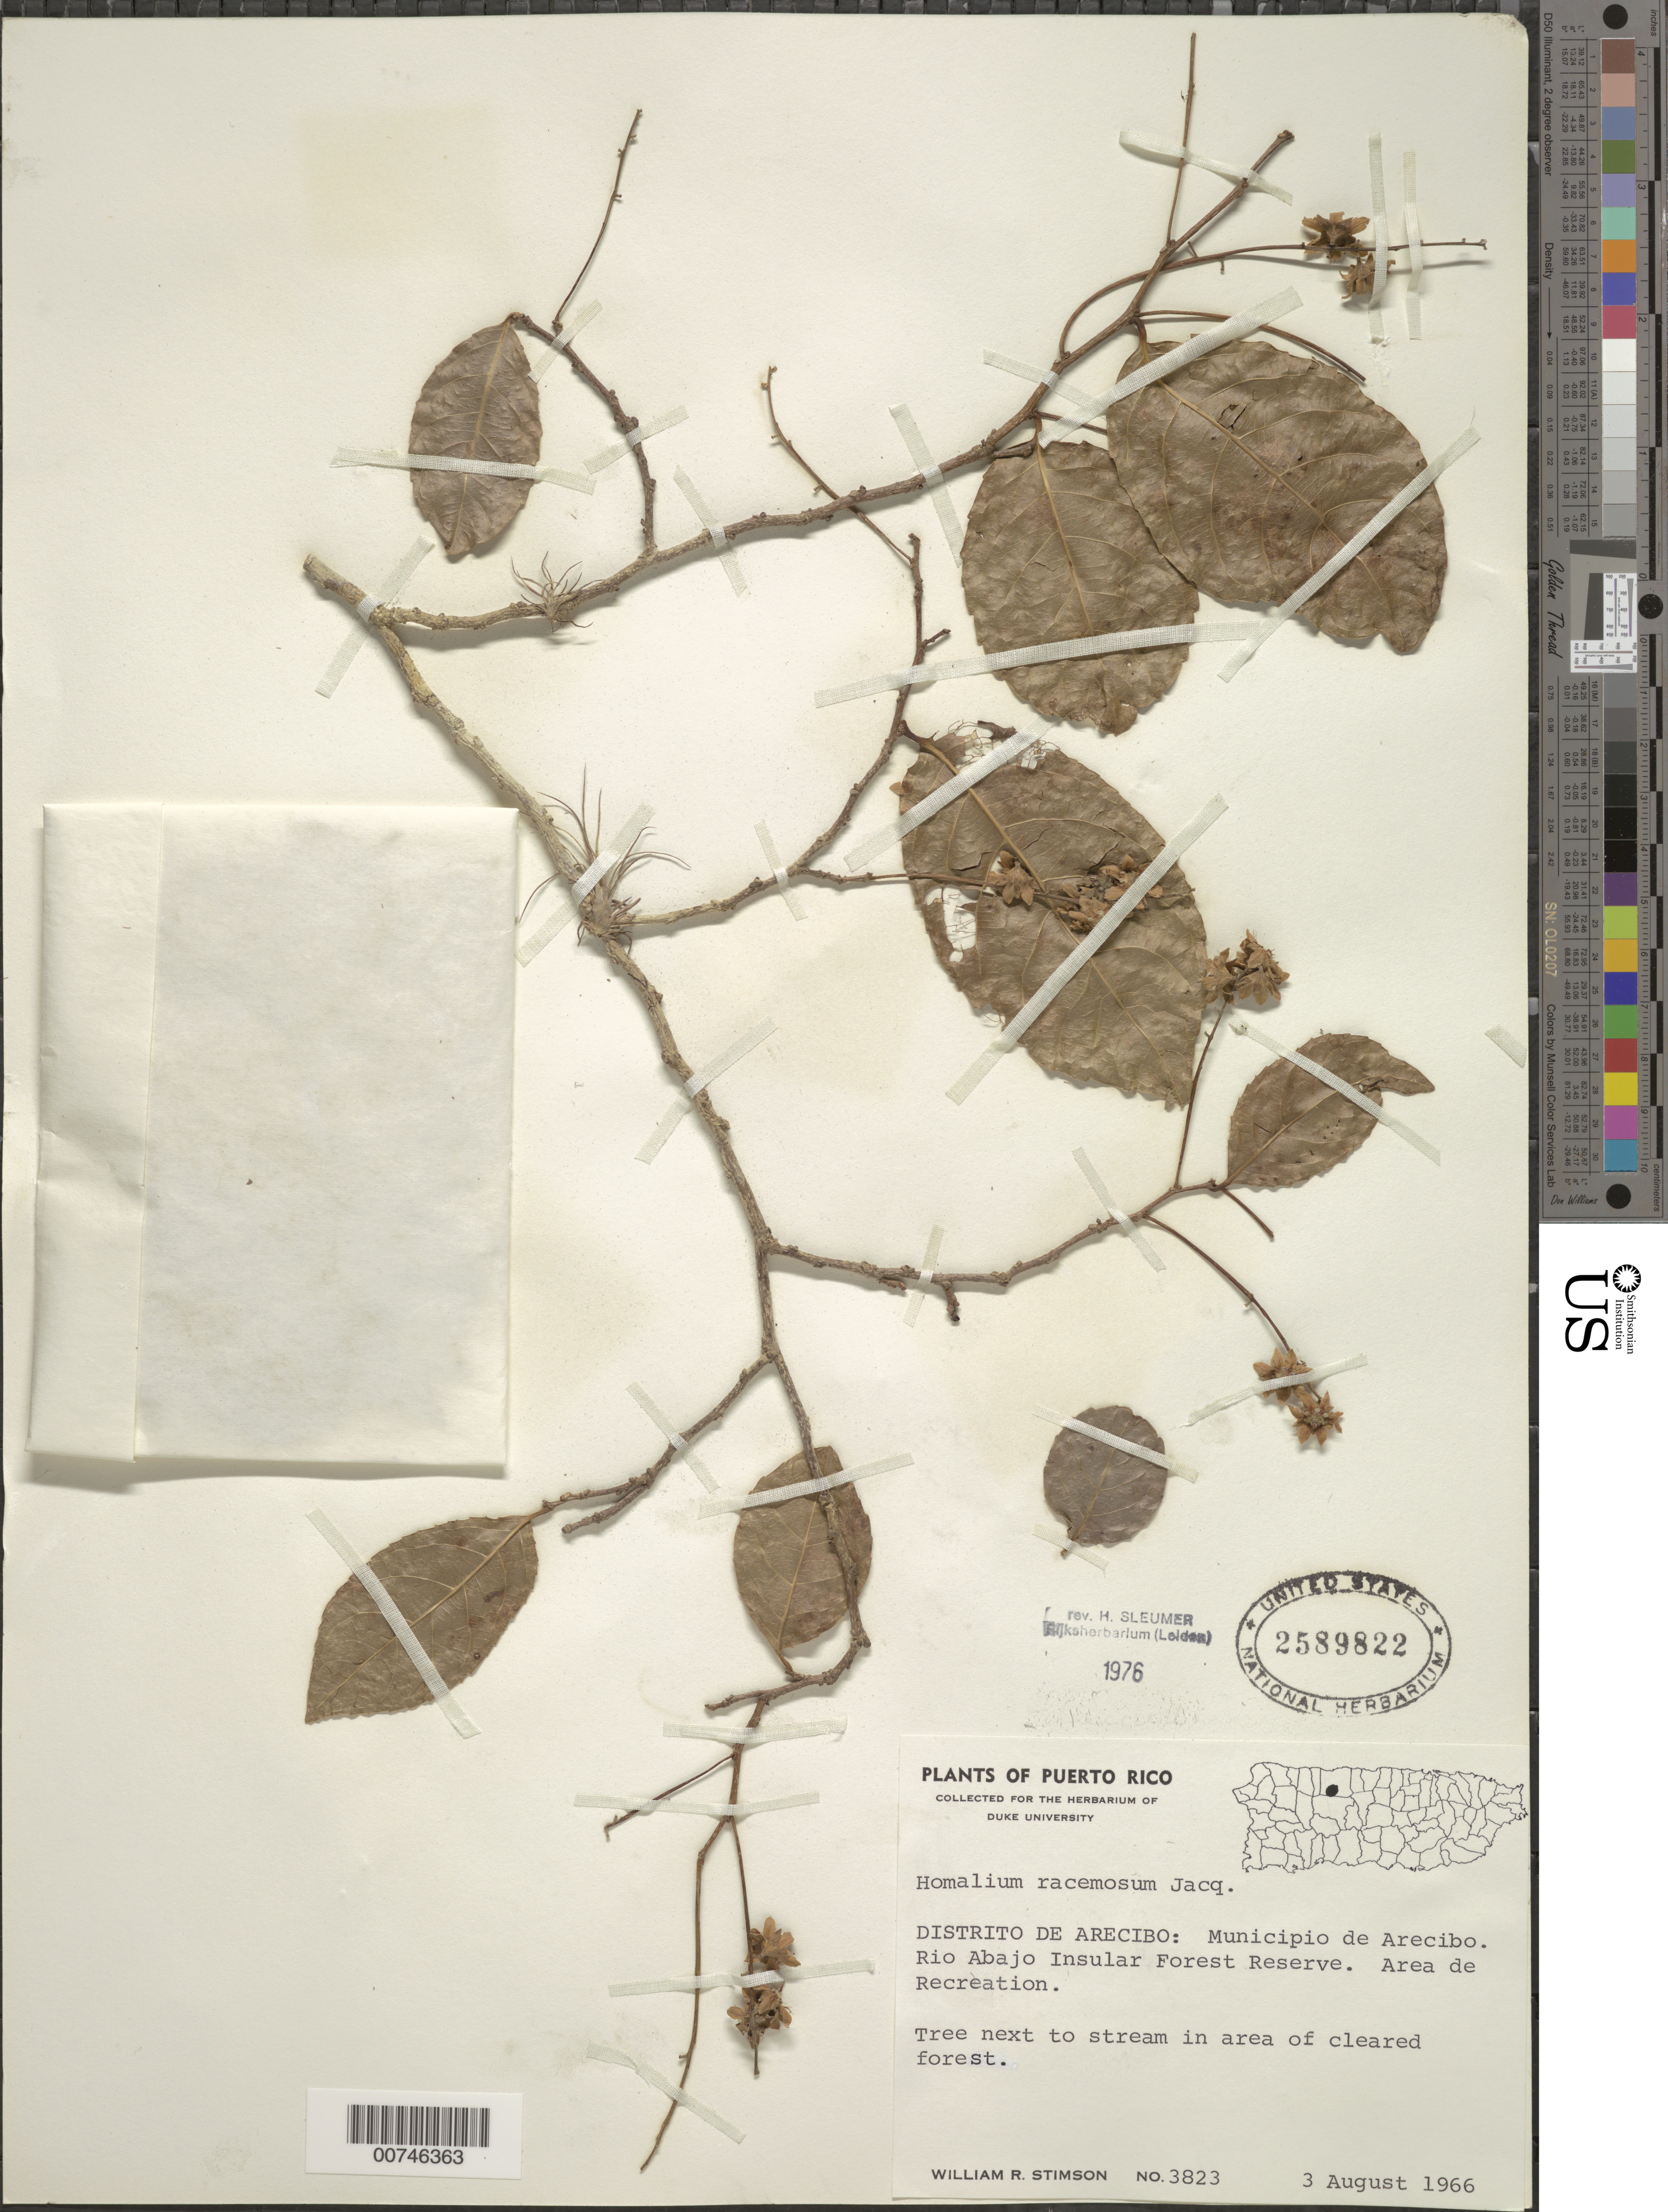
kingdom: Plantae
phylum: Tracheophyta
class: Magnoliopsida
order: Malpighiales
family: Salicaceae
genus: Homalium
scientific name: Homalium racemosum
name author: Jacq.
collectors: W. R. Stimson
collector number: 3823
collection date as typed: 03 Aug 1966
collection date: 1966-08-03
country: Puerto Rico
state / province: Arecibo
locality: Río Abajo Insular Forest Reserve. Area de Recreation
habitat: Tree next to stream in area of cleared forest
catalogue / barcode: US 2589822